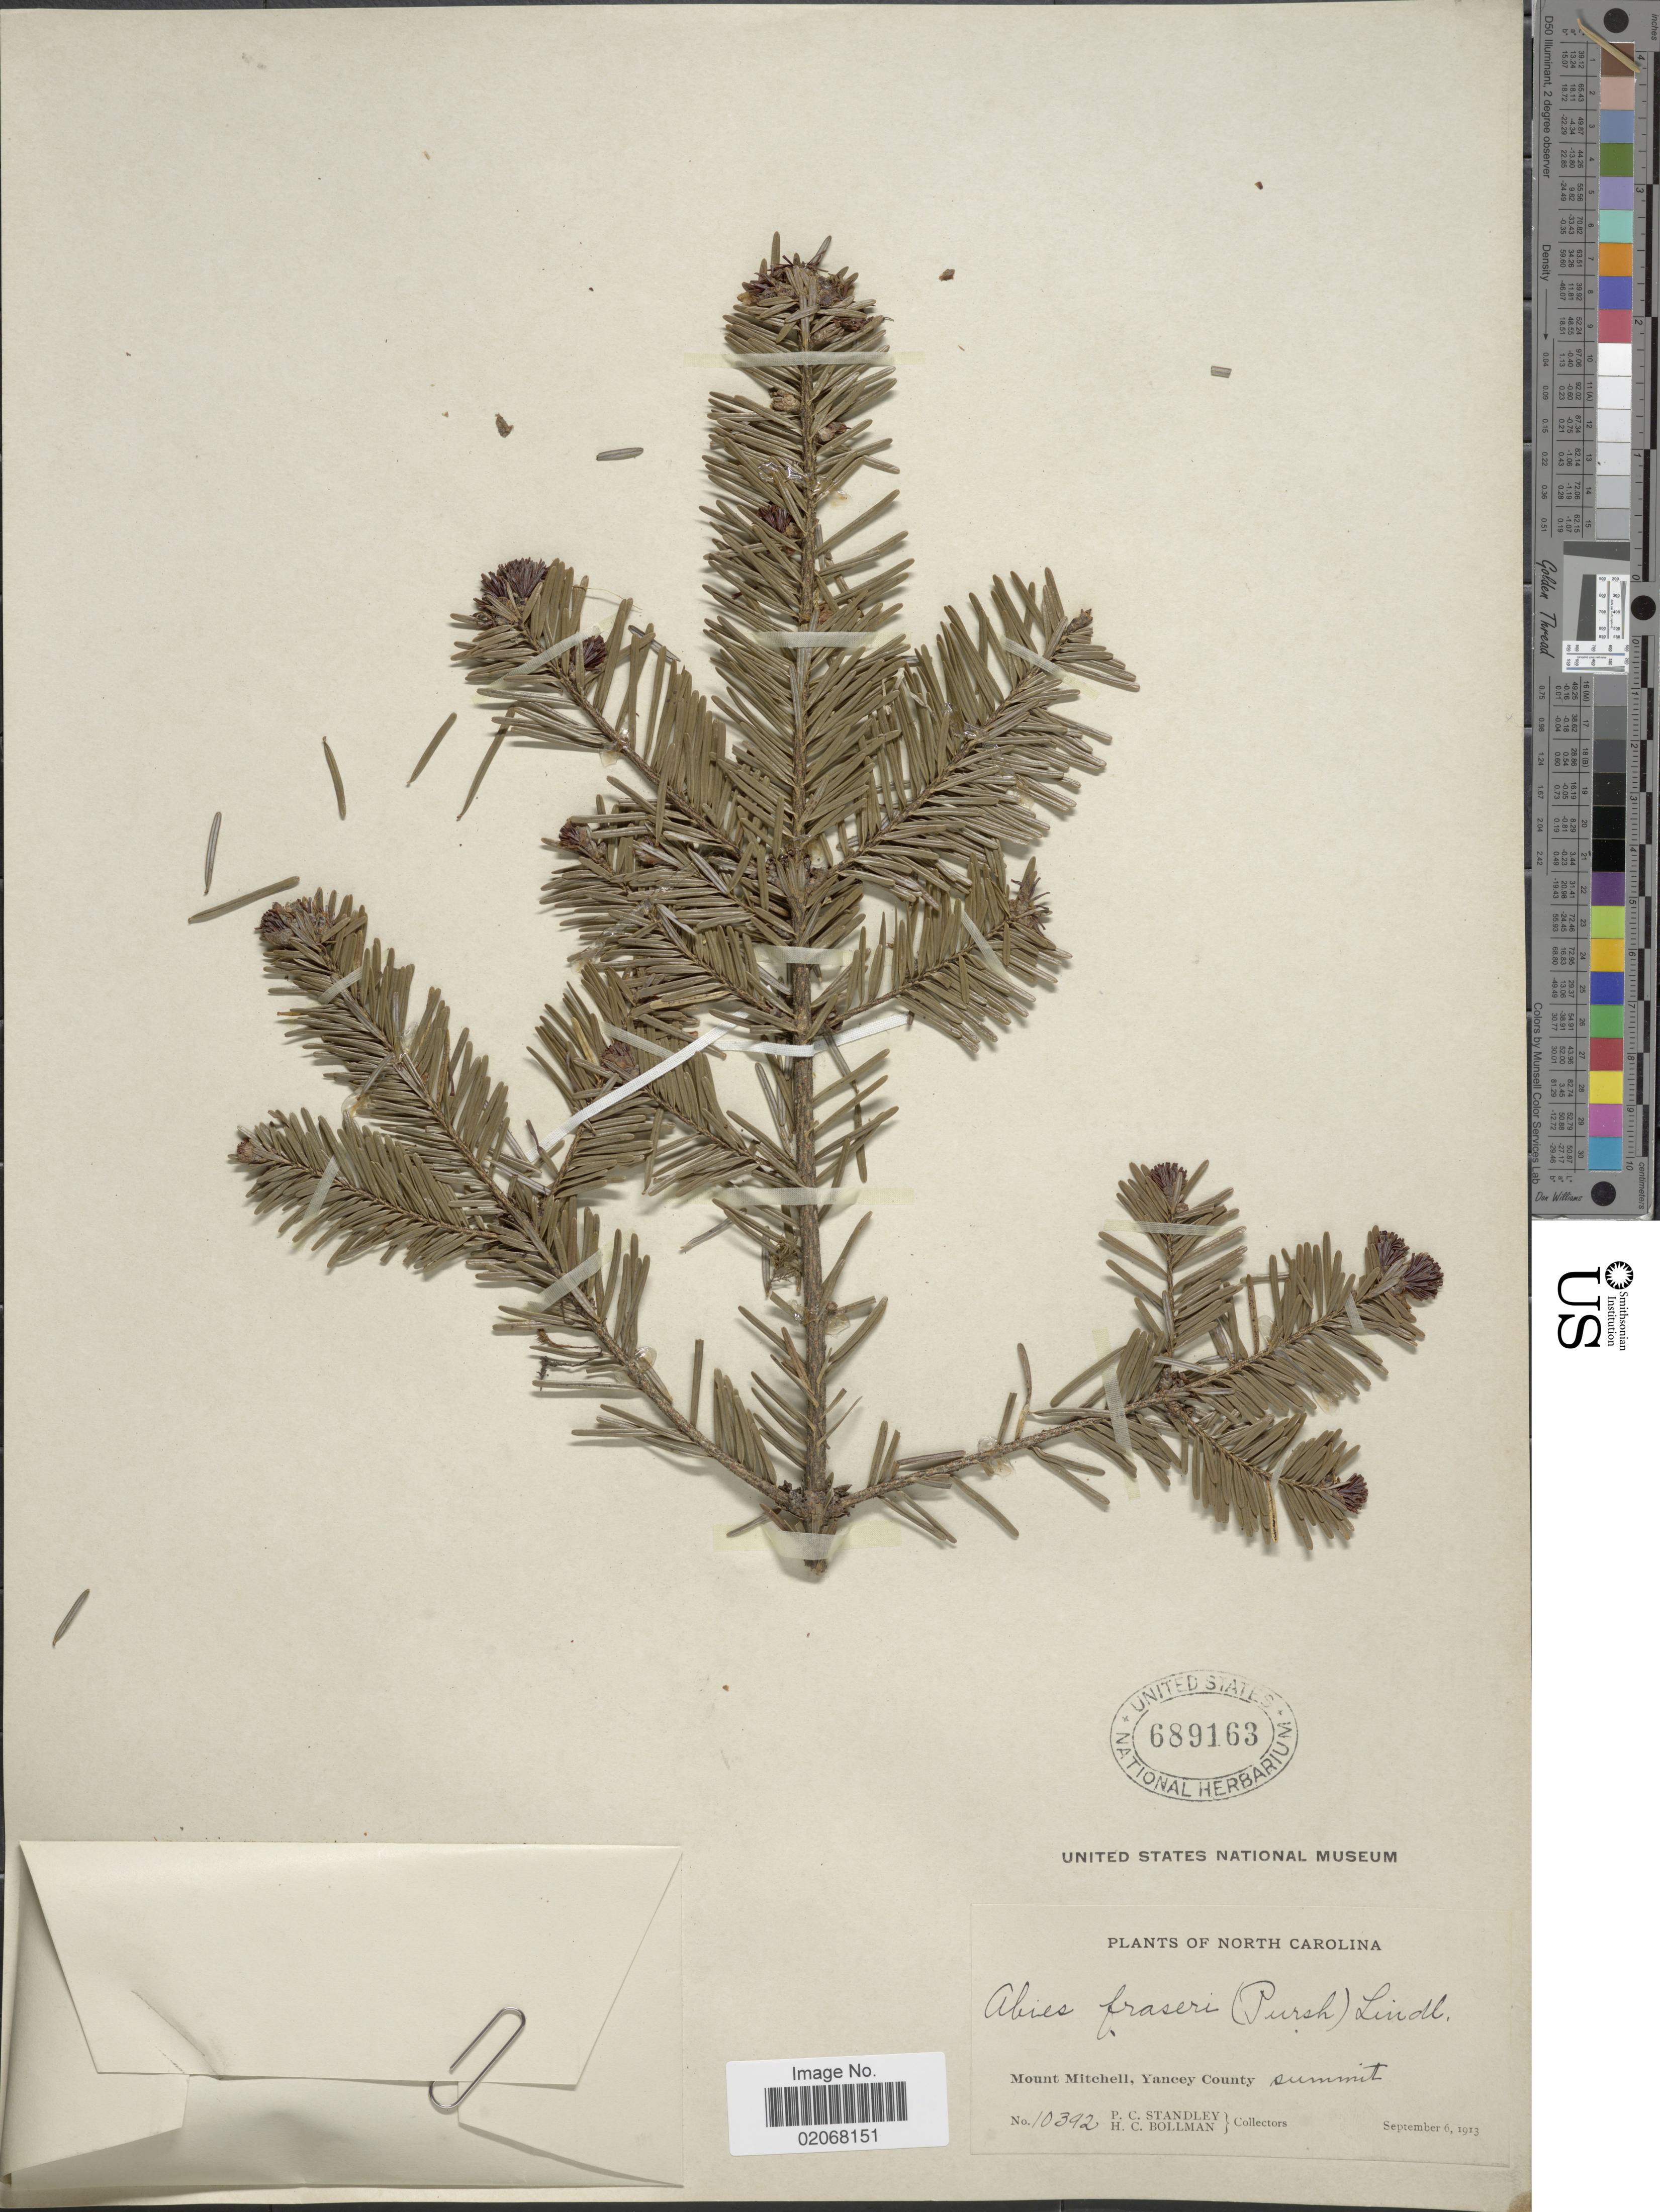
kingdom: Plantae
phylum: Tracheophyta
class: Pinopsida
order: Pinales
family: Pinaceae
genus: Abies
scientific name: Abies fraseri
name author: (Pursh) Poir.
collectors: P. C. Standley & H. C. Bollman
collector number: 10392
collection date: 1913-09-06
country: United States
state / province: North Carolina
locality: Mount Mitchell, Yancey County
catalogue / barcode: US 689163